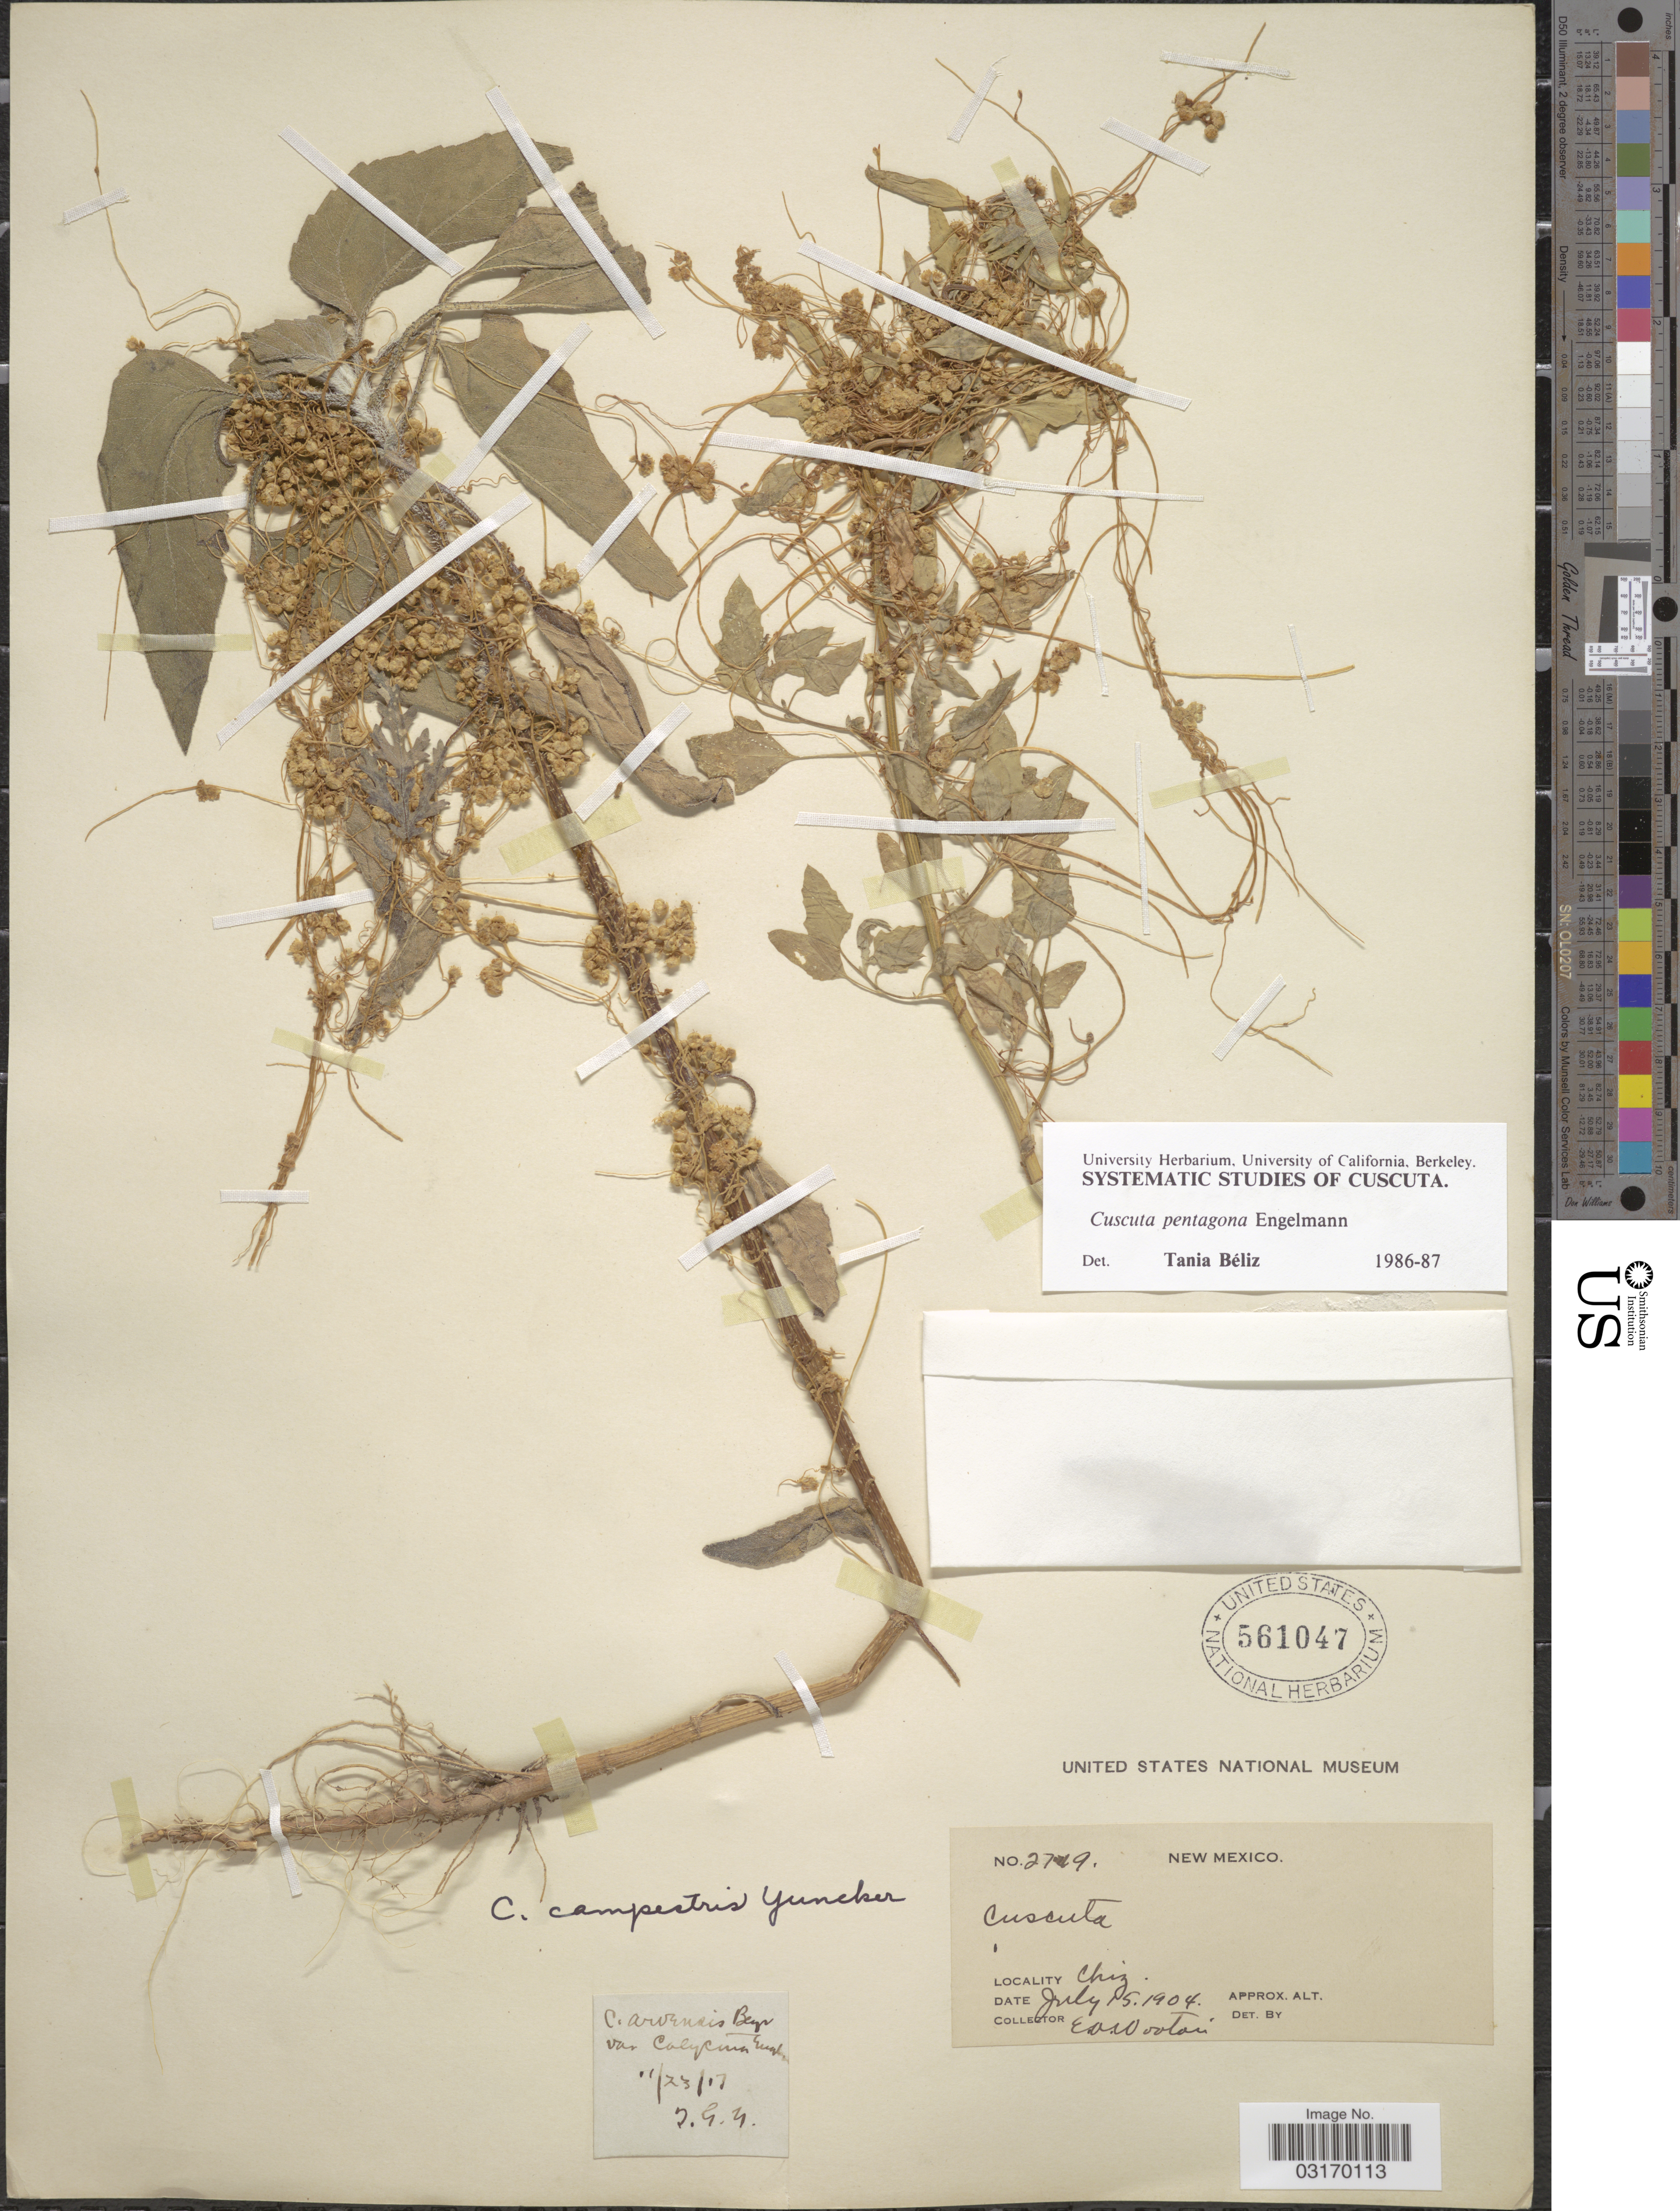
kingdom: Plantae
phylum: Tracheophyta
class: Magnoliopsida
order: Solanales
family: Convolvulaceae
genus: Cuscuta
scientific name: Cuscuta pentagona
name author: Engelm.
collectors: E. O. Wooton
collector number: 2749*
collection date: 1904-07-15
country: United States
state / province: New Mexico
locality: Chiz.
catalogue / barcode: US 561047